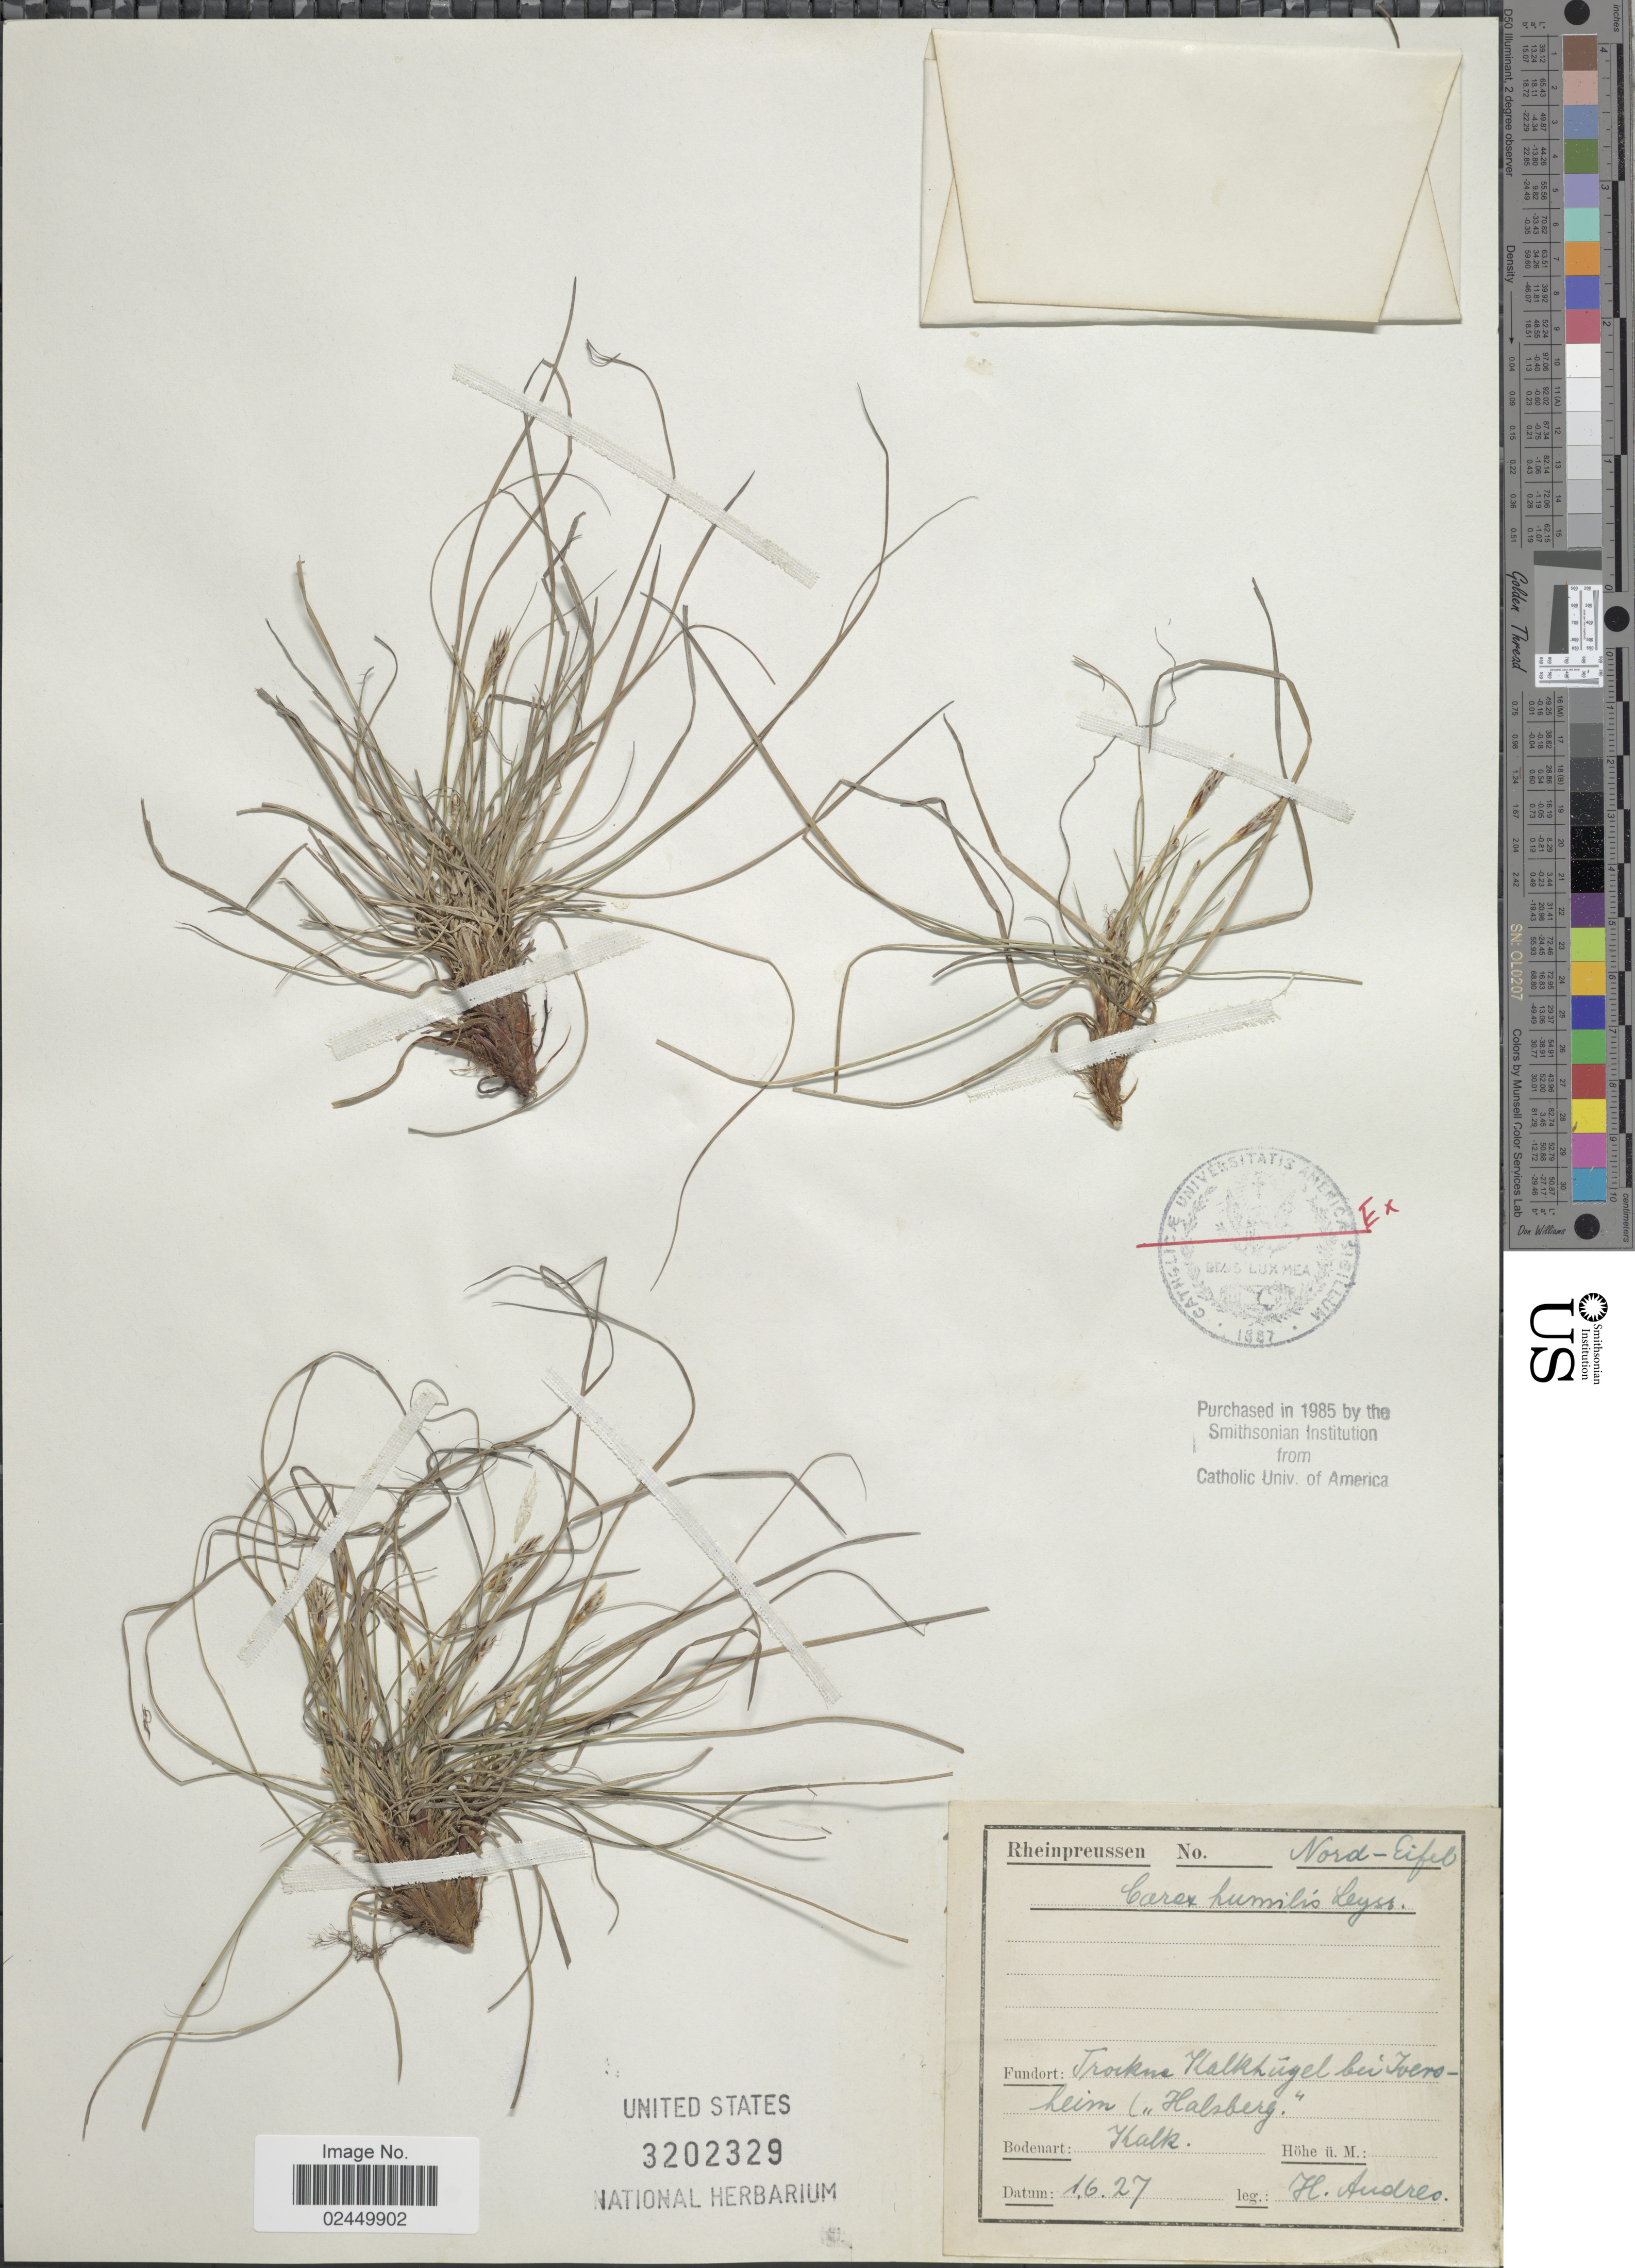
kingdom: Plantae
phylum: Tracheophyta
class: Liliopsida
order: Poales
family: Cyperaceae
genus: Carex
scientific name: Carex humilis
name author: Leyss.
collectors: H. Andres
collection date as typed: Transcribed d/m/y: 1/6/27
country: Germany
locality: Nord-Eifel. Trockne Kalkhugel bei Iveroheim (Halsberg)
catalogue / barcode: US 3202329